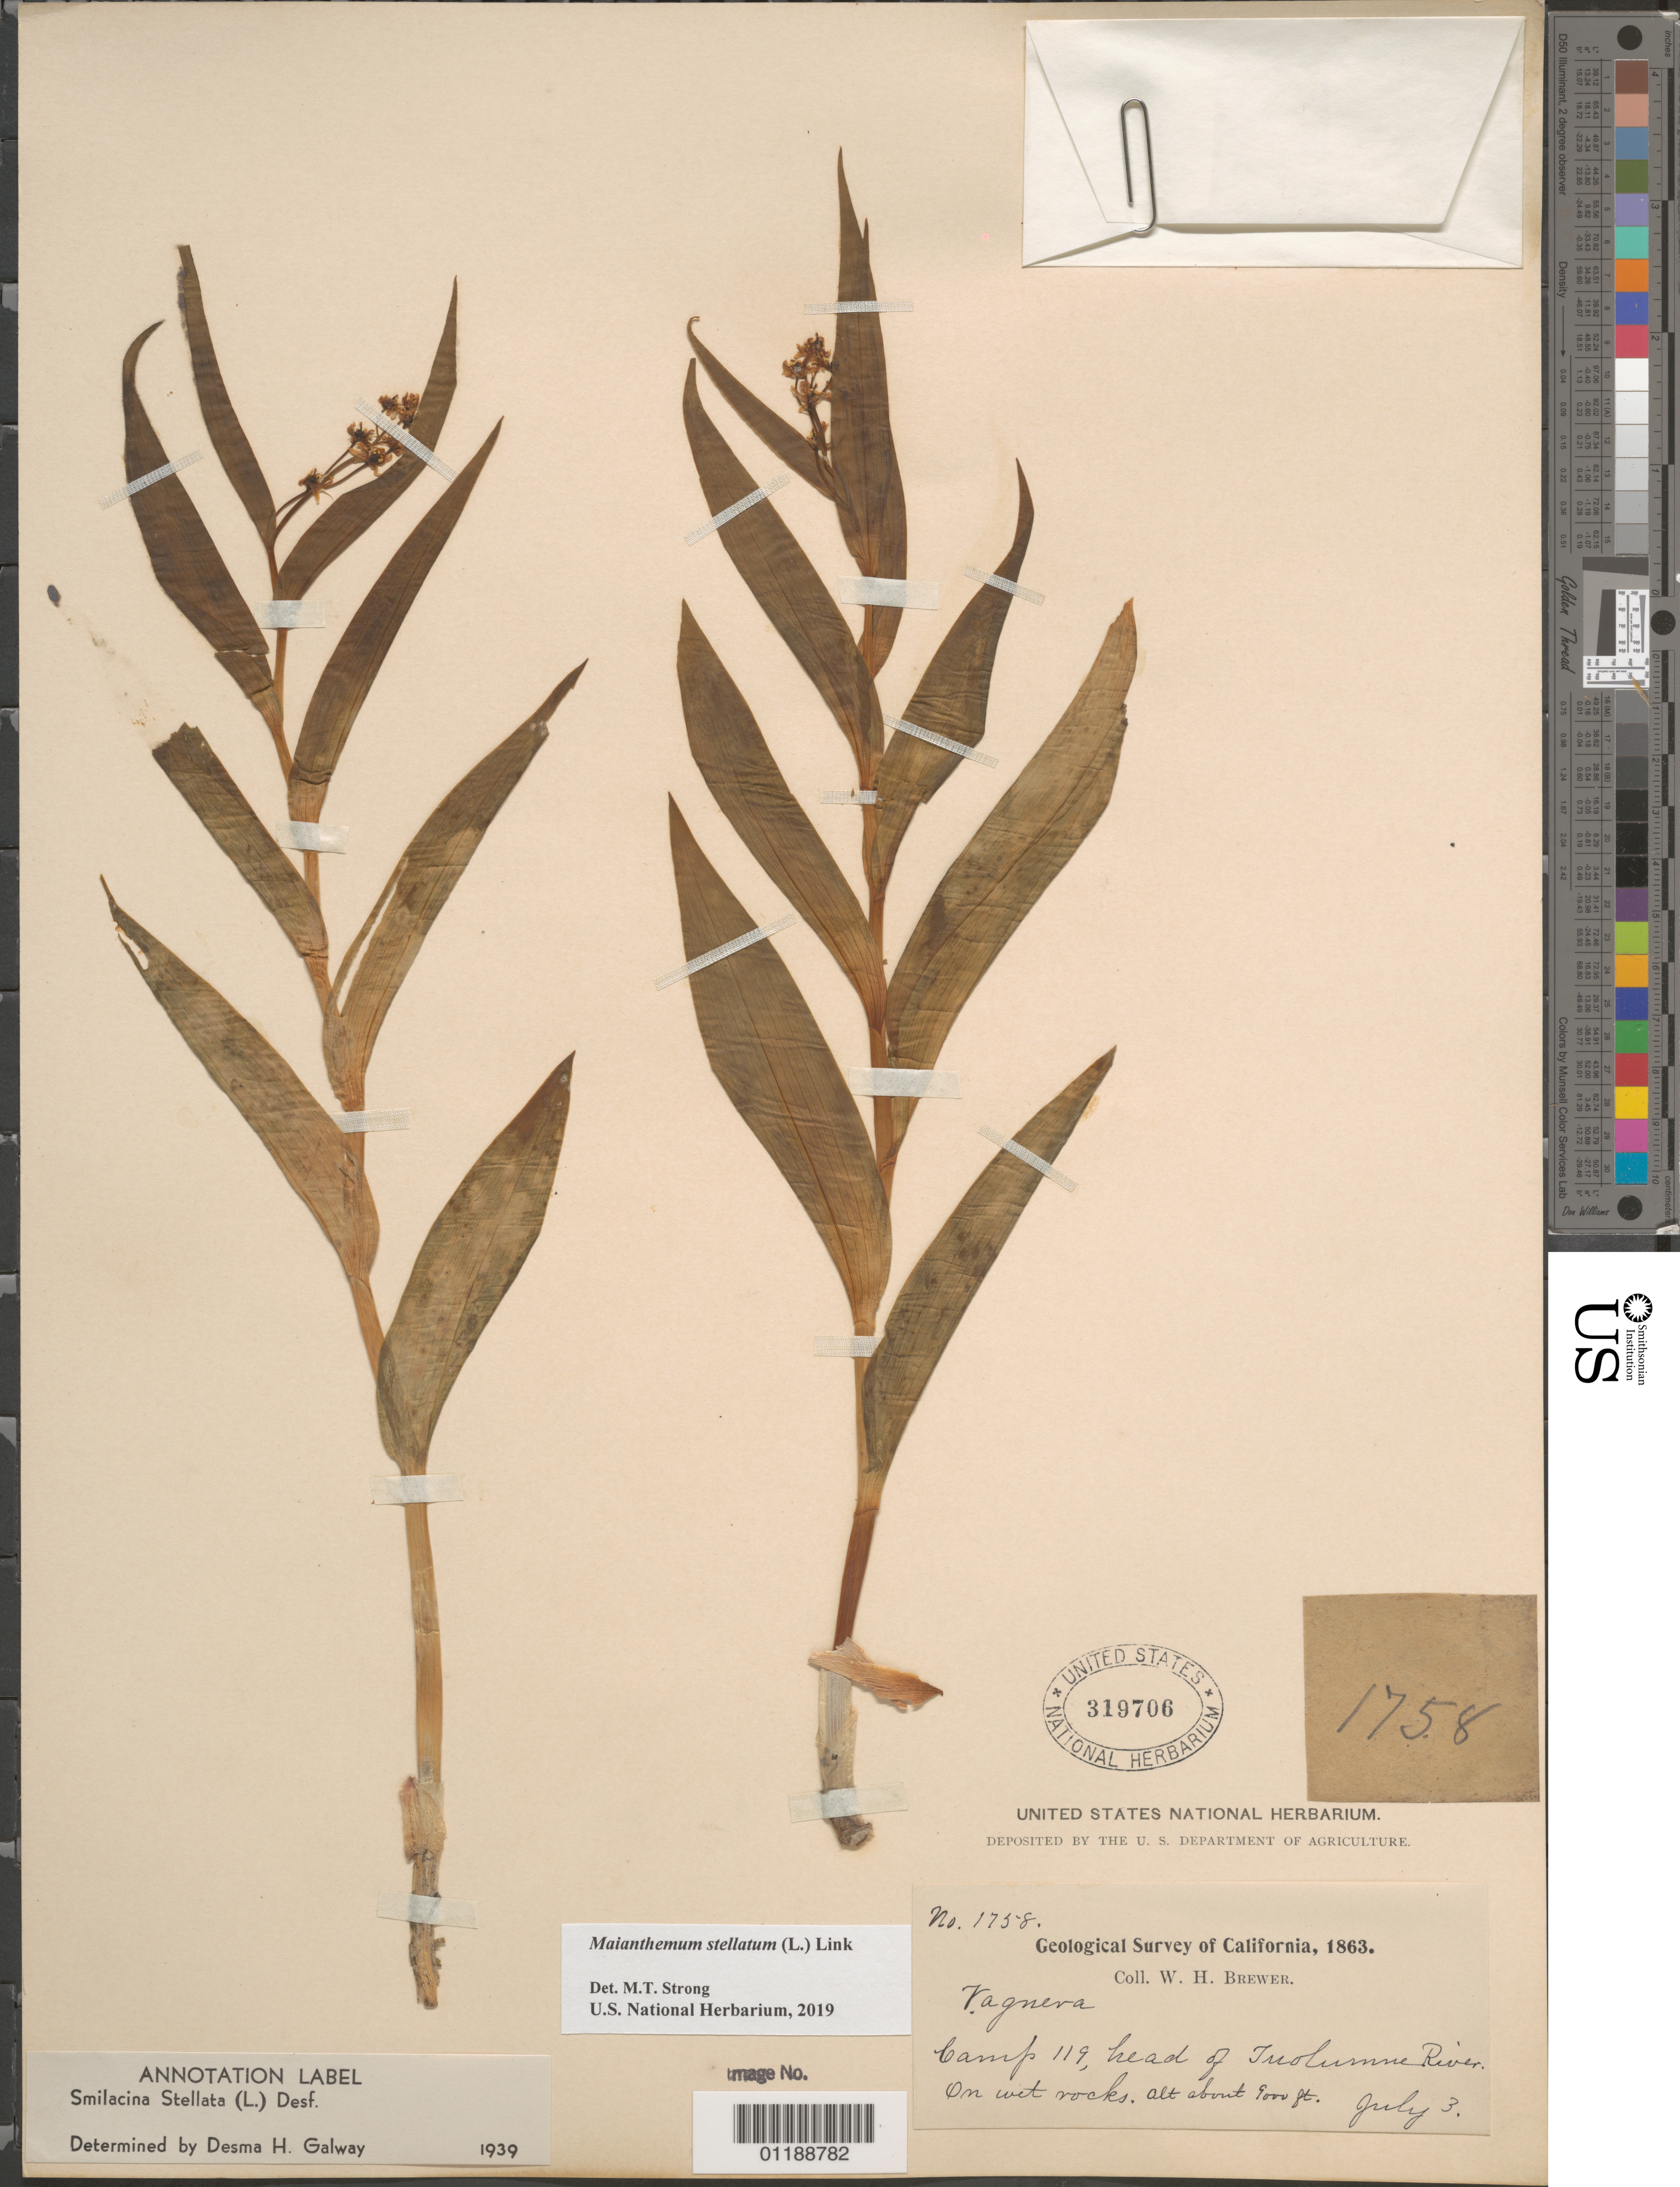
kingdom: Plantae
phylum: Tracheophyta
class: Liliopsida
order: Asparagales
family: Asparagaceae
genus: Maianthemum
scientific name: Maianthemum stellatum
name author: (L.) Link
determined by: Strong, Mark T., (BOT), Smithsonian Institution - National Museum of Natural History (UNITED STATES)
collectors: W. H. Brewer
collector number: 1758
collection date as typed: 03 Jul 1863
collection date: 1863-07-03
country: United States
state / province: California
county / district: Tuolumne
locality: Camp 119, Head of Tuolumne River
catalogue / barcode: US 319706